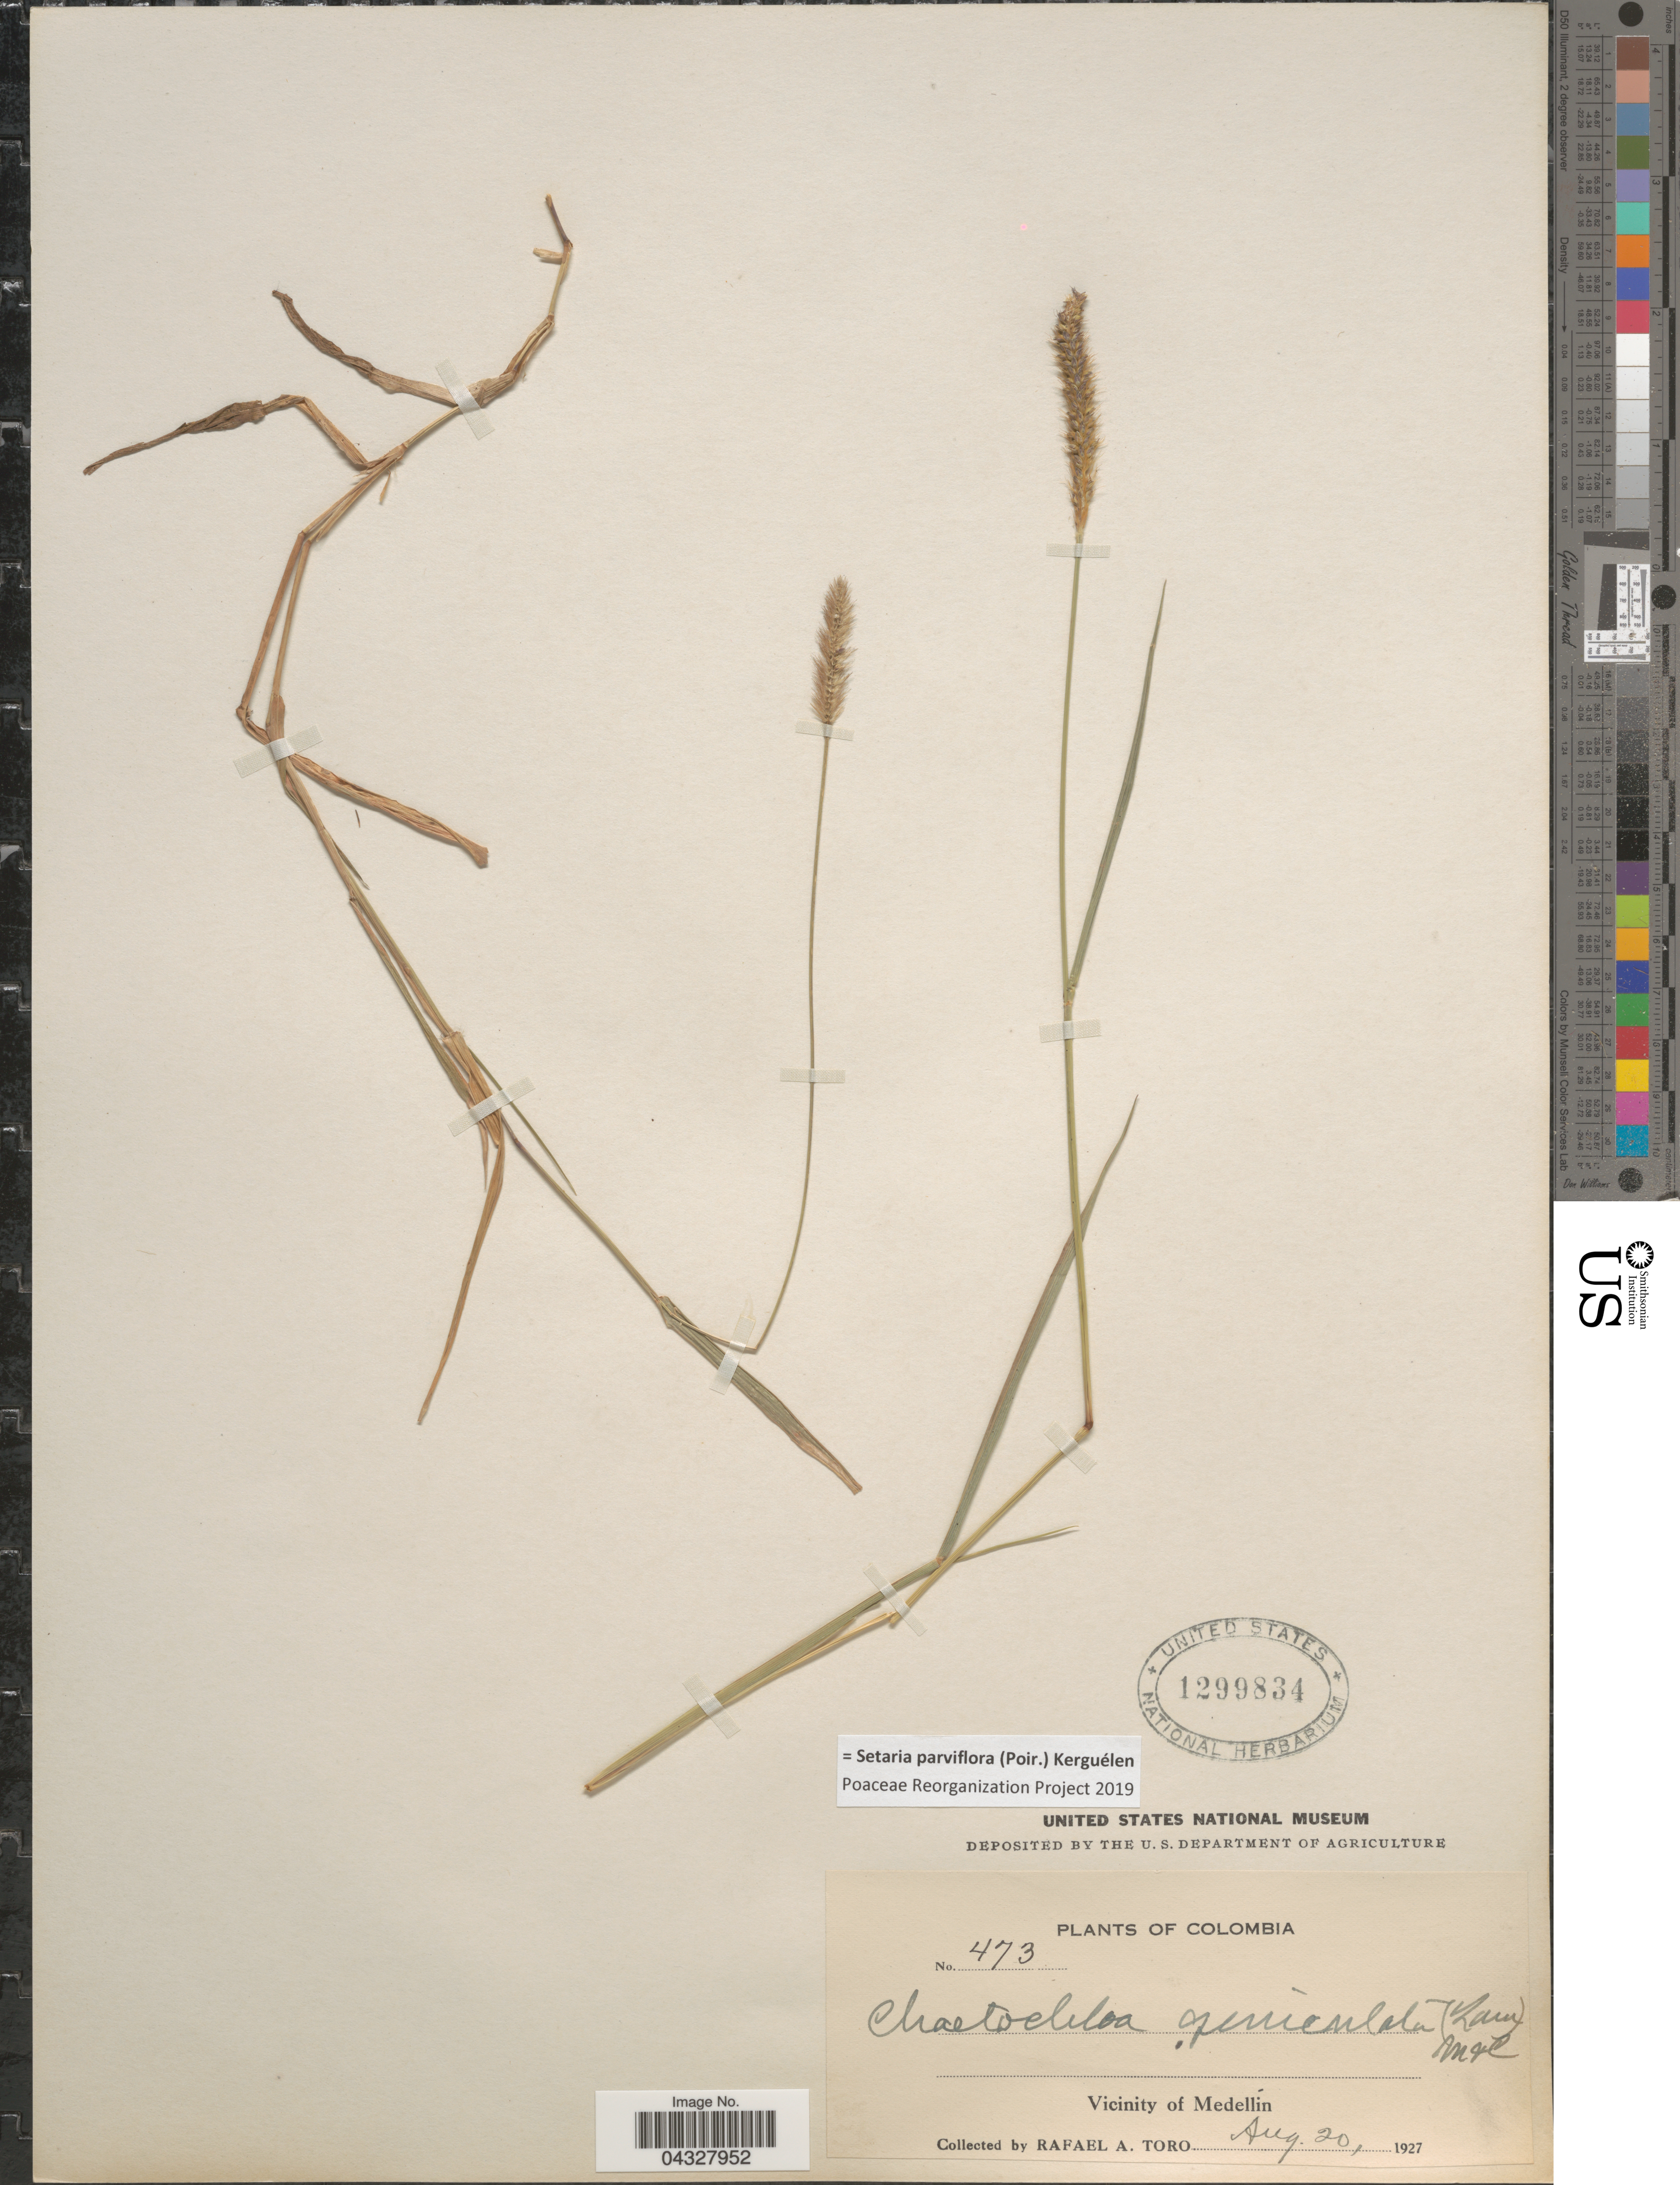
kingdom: Plantae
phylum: Tracheophyta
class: Liliopsida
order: Poales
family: Poaceae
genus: Setaria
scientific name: Setaria parviflora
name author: (Poir.) Kerguélen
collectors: R. A. Toro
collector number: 473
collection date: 1927-08-20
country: Colombia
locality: Vicinity of Medellín.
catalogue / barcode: US 1299834